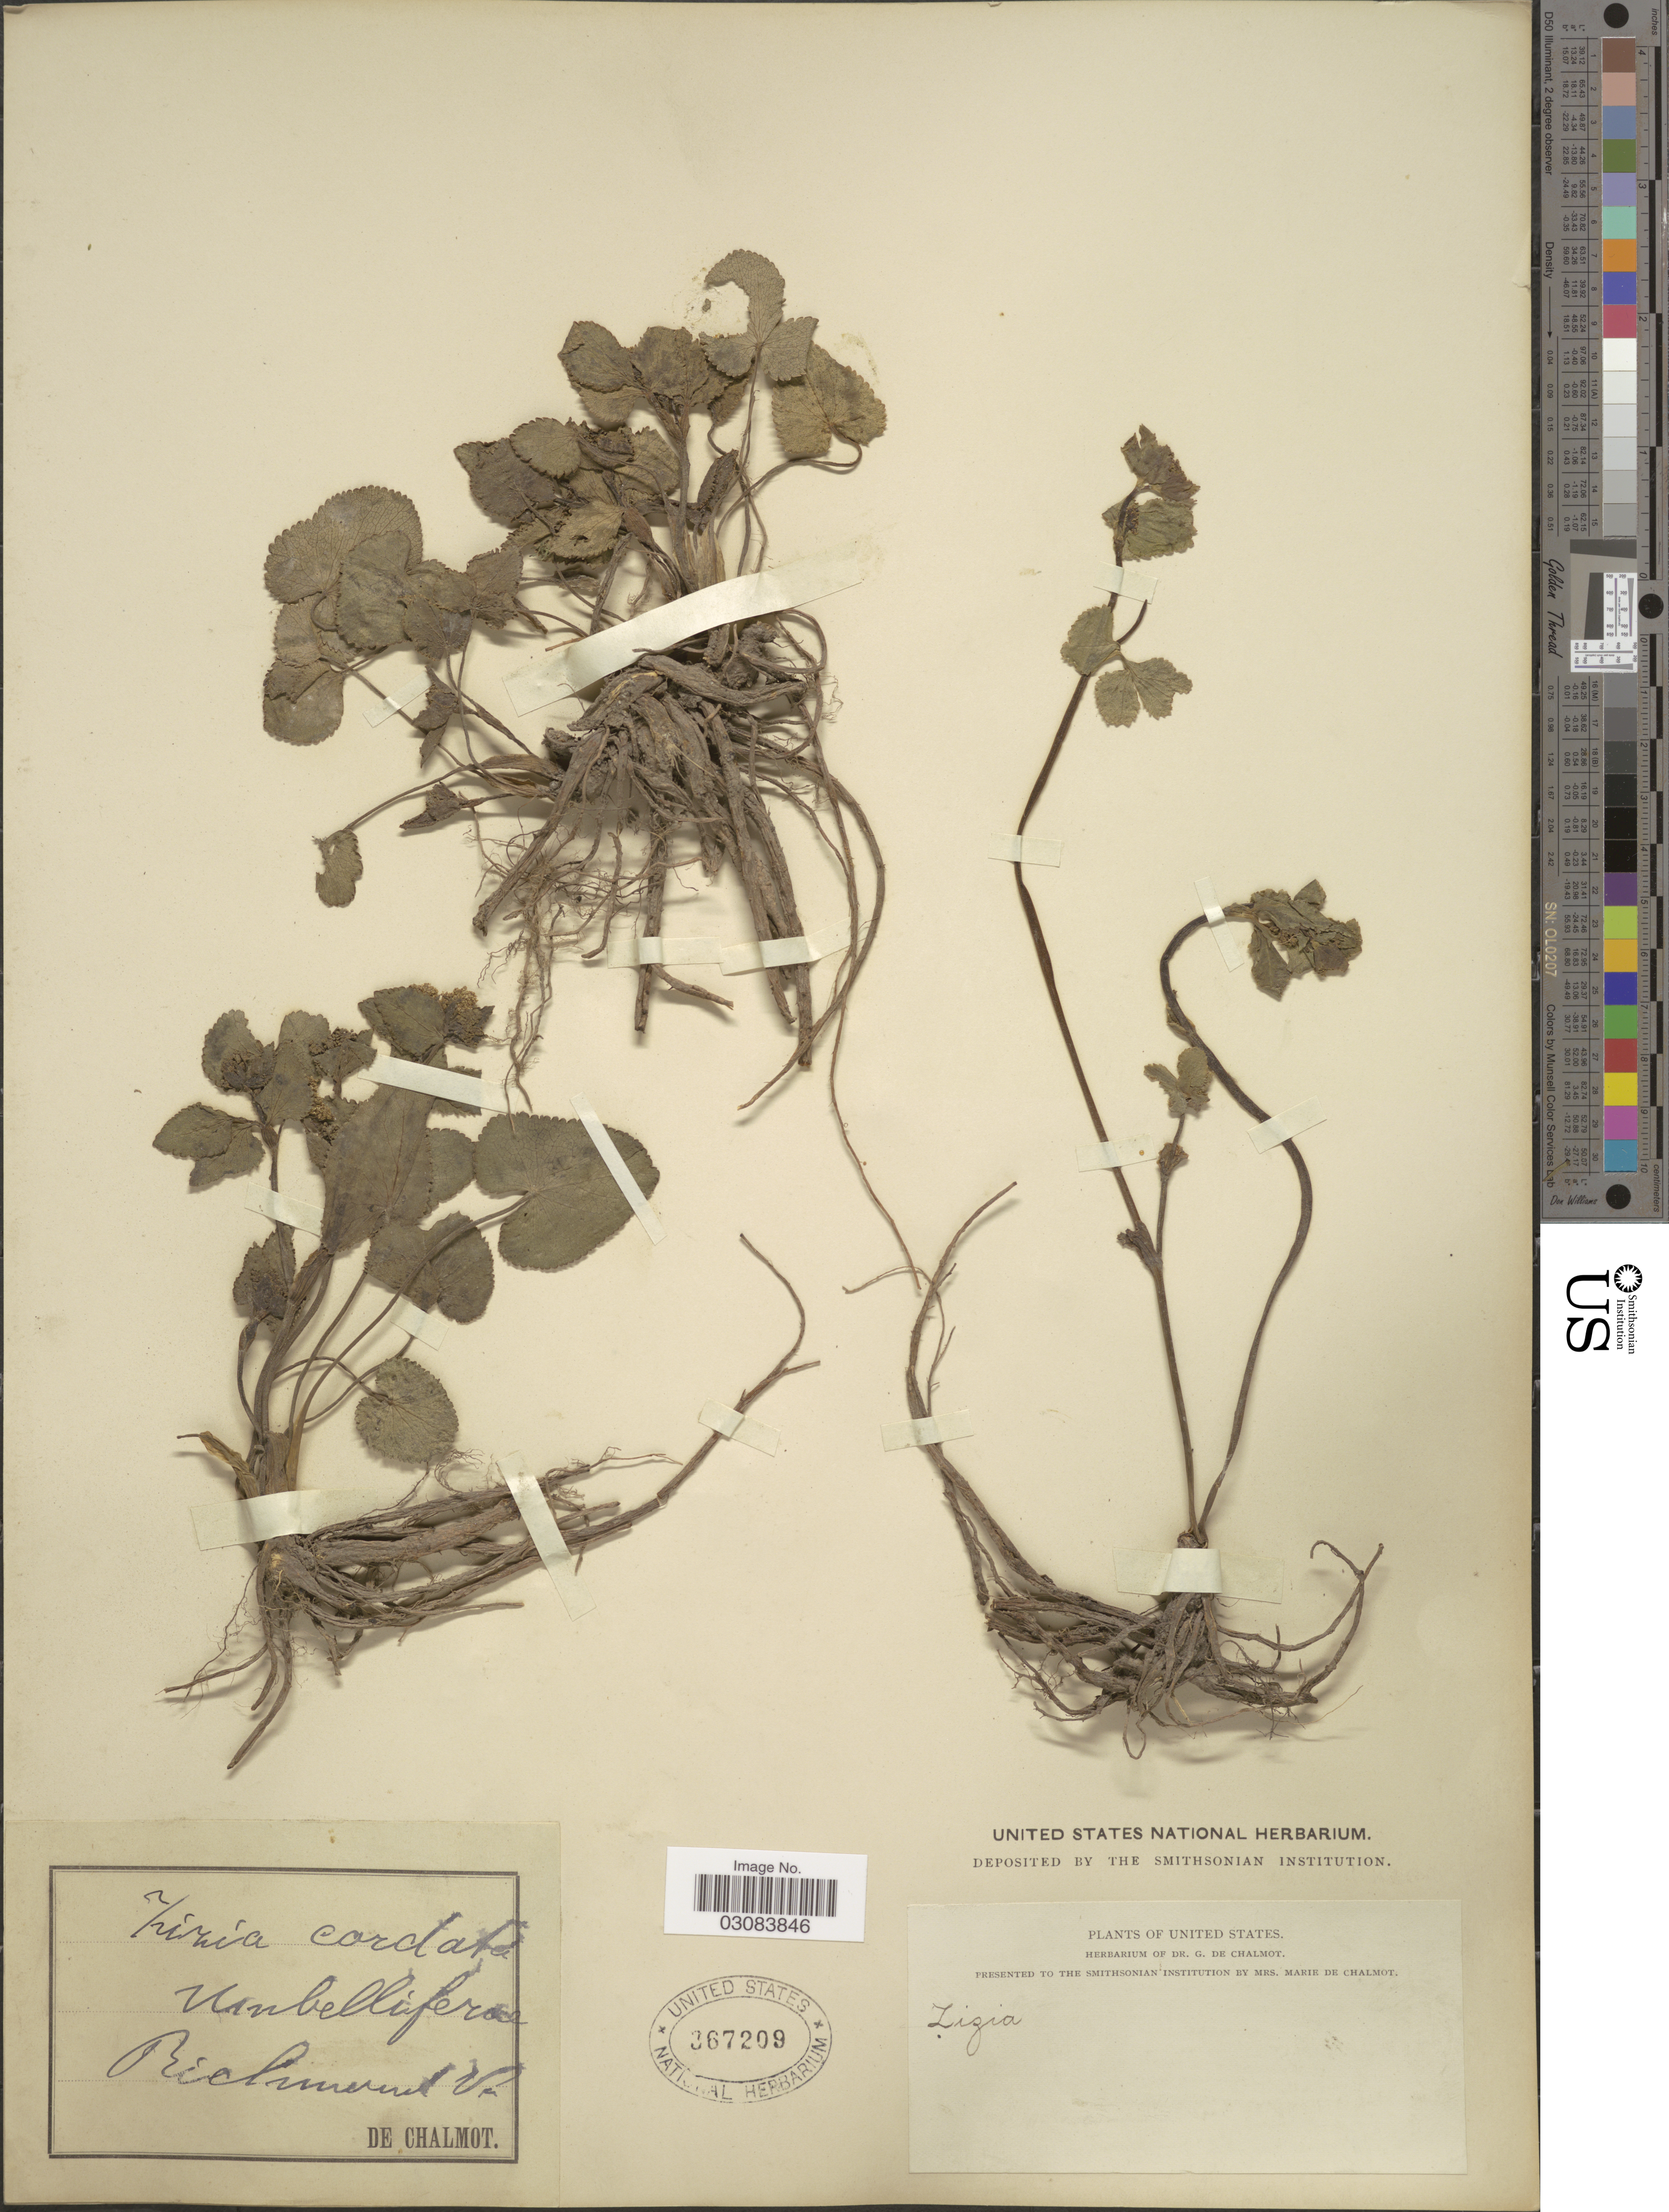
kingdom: Plantae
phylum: Tracheophyta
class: Magnoliopsida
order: Apiales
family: Apiaceae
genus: Zizia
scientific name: Zizia aptera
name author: (A. Gray) Fernald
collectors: G. de Chalmot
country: United States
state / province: Virginia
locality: Richmond.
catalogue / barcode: US 367209